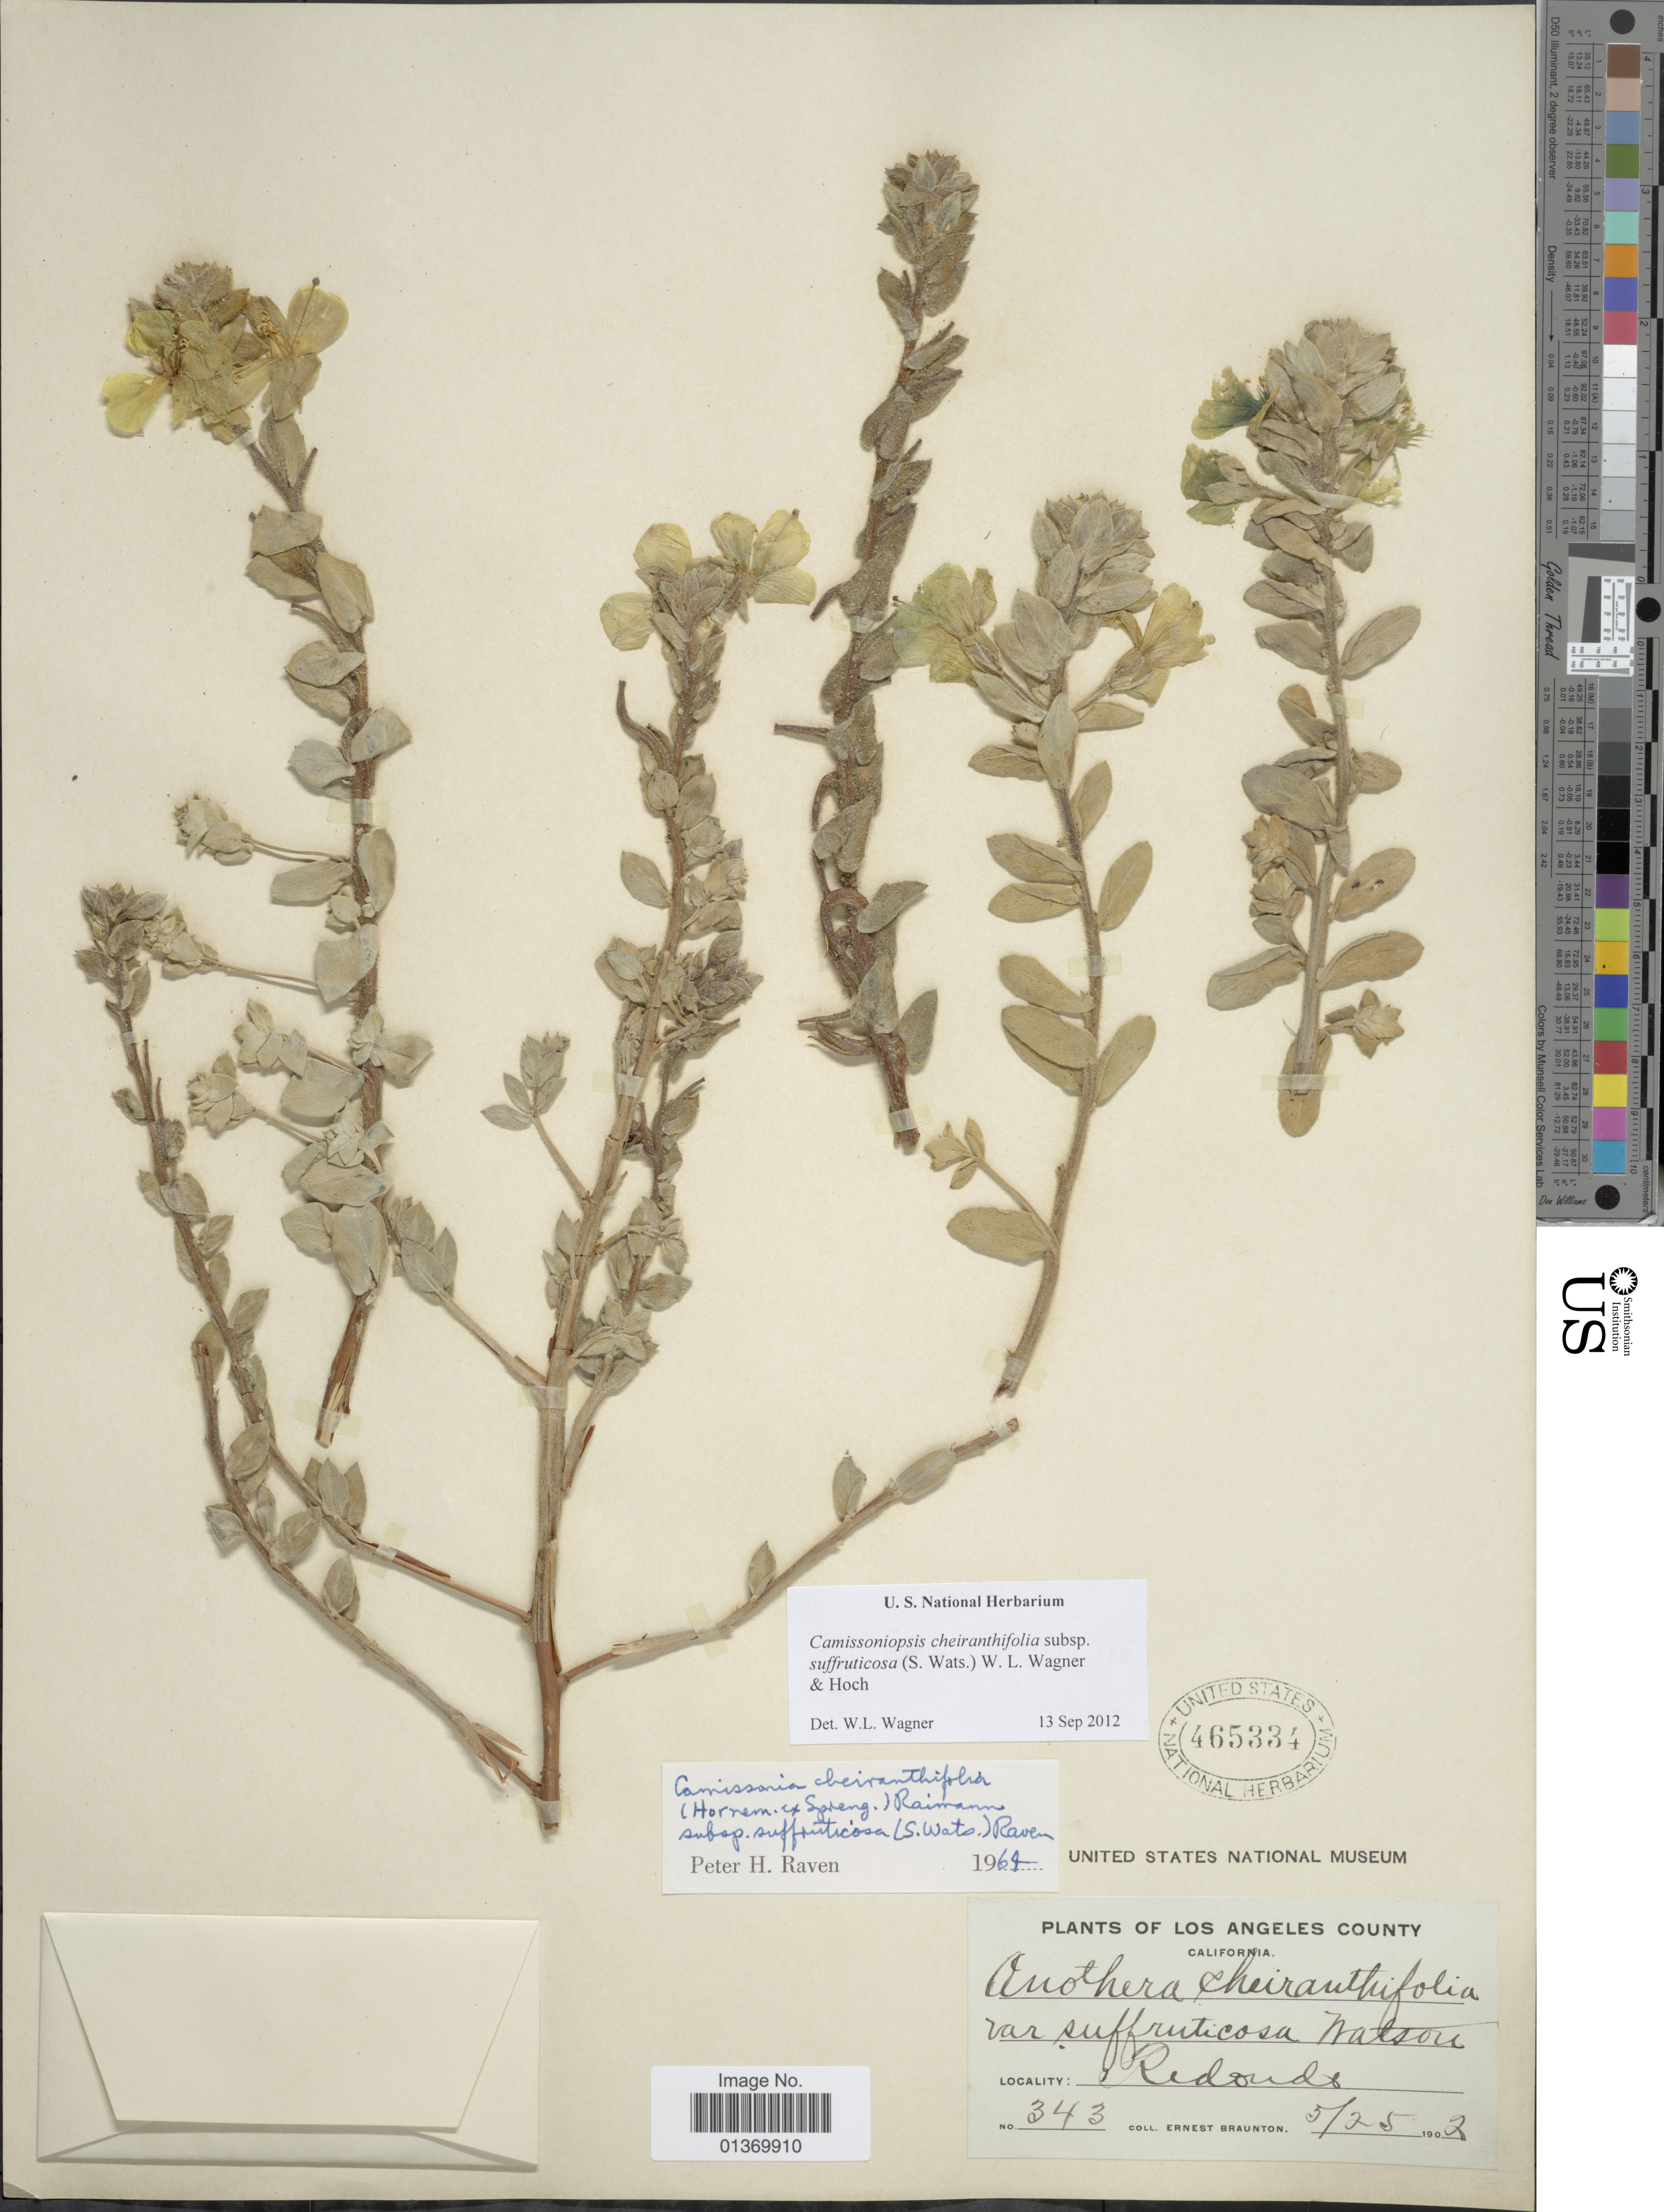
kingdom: Plantae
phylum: Tracheophyta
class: Magnoliopsida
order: Myrtales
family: Onagraceae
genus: Camissoniopsis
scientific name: Camissoniopsis cheiranthifolia subsp. suffruticosa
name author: (S. Watson) W.L. Wagner & Hoch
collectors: E. Braunton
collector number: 343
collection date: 1902-05-25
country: United States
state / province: California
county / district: Los Angeles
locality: Los Angeles County, Redondo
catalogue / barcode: US 465334